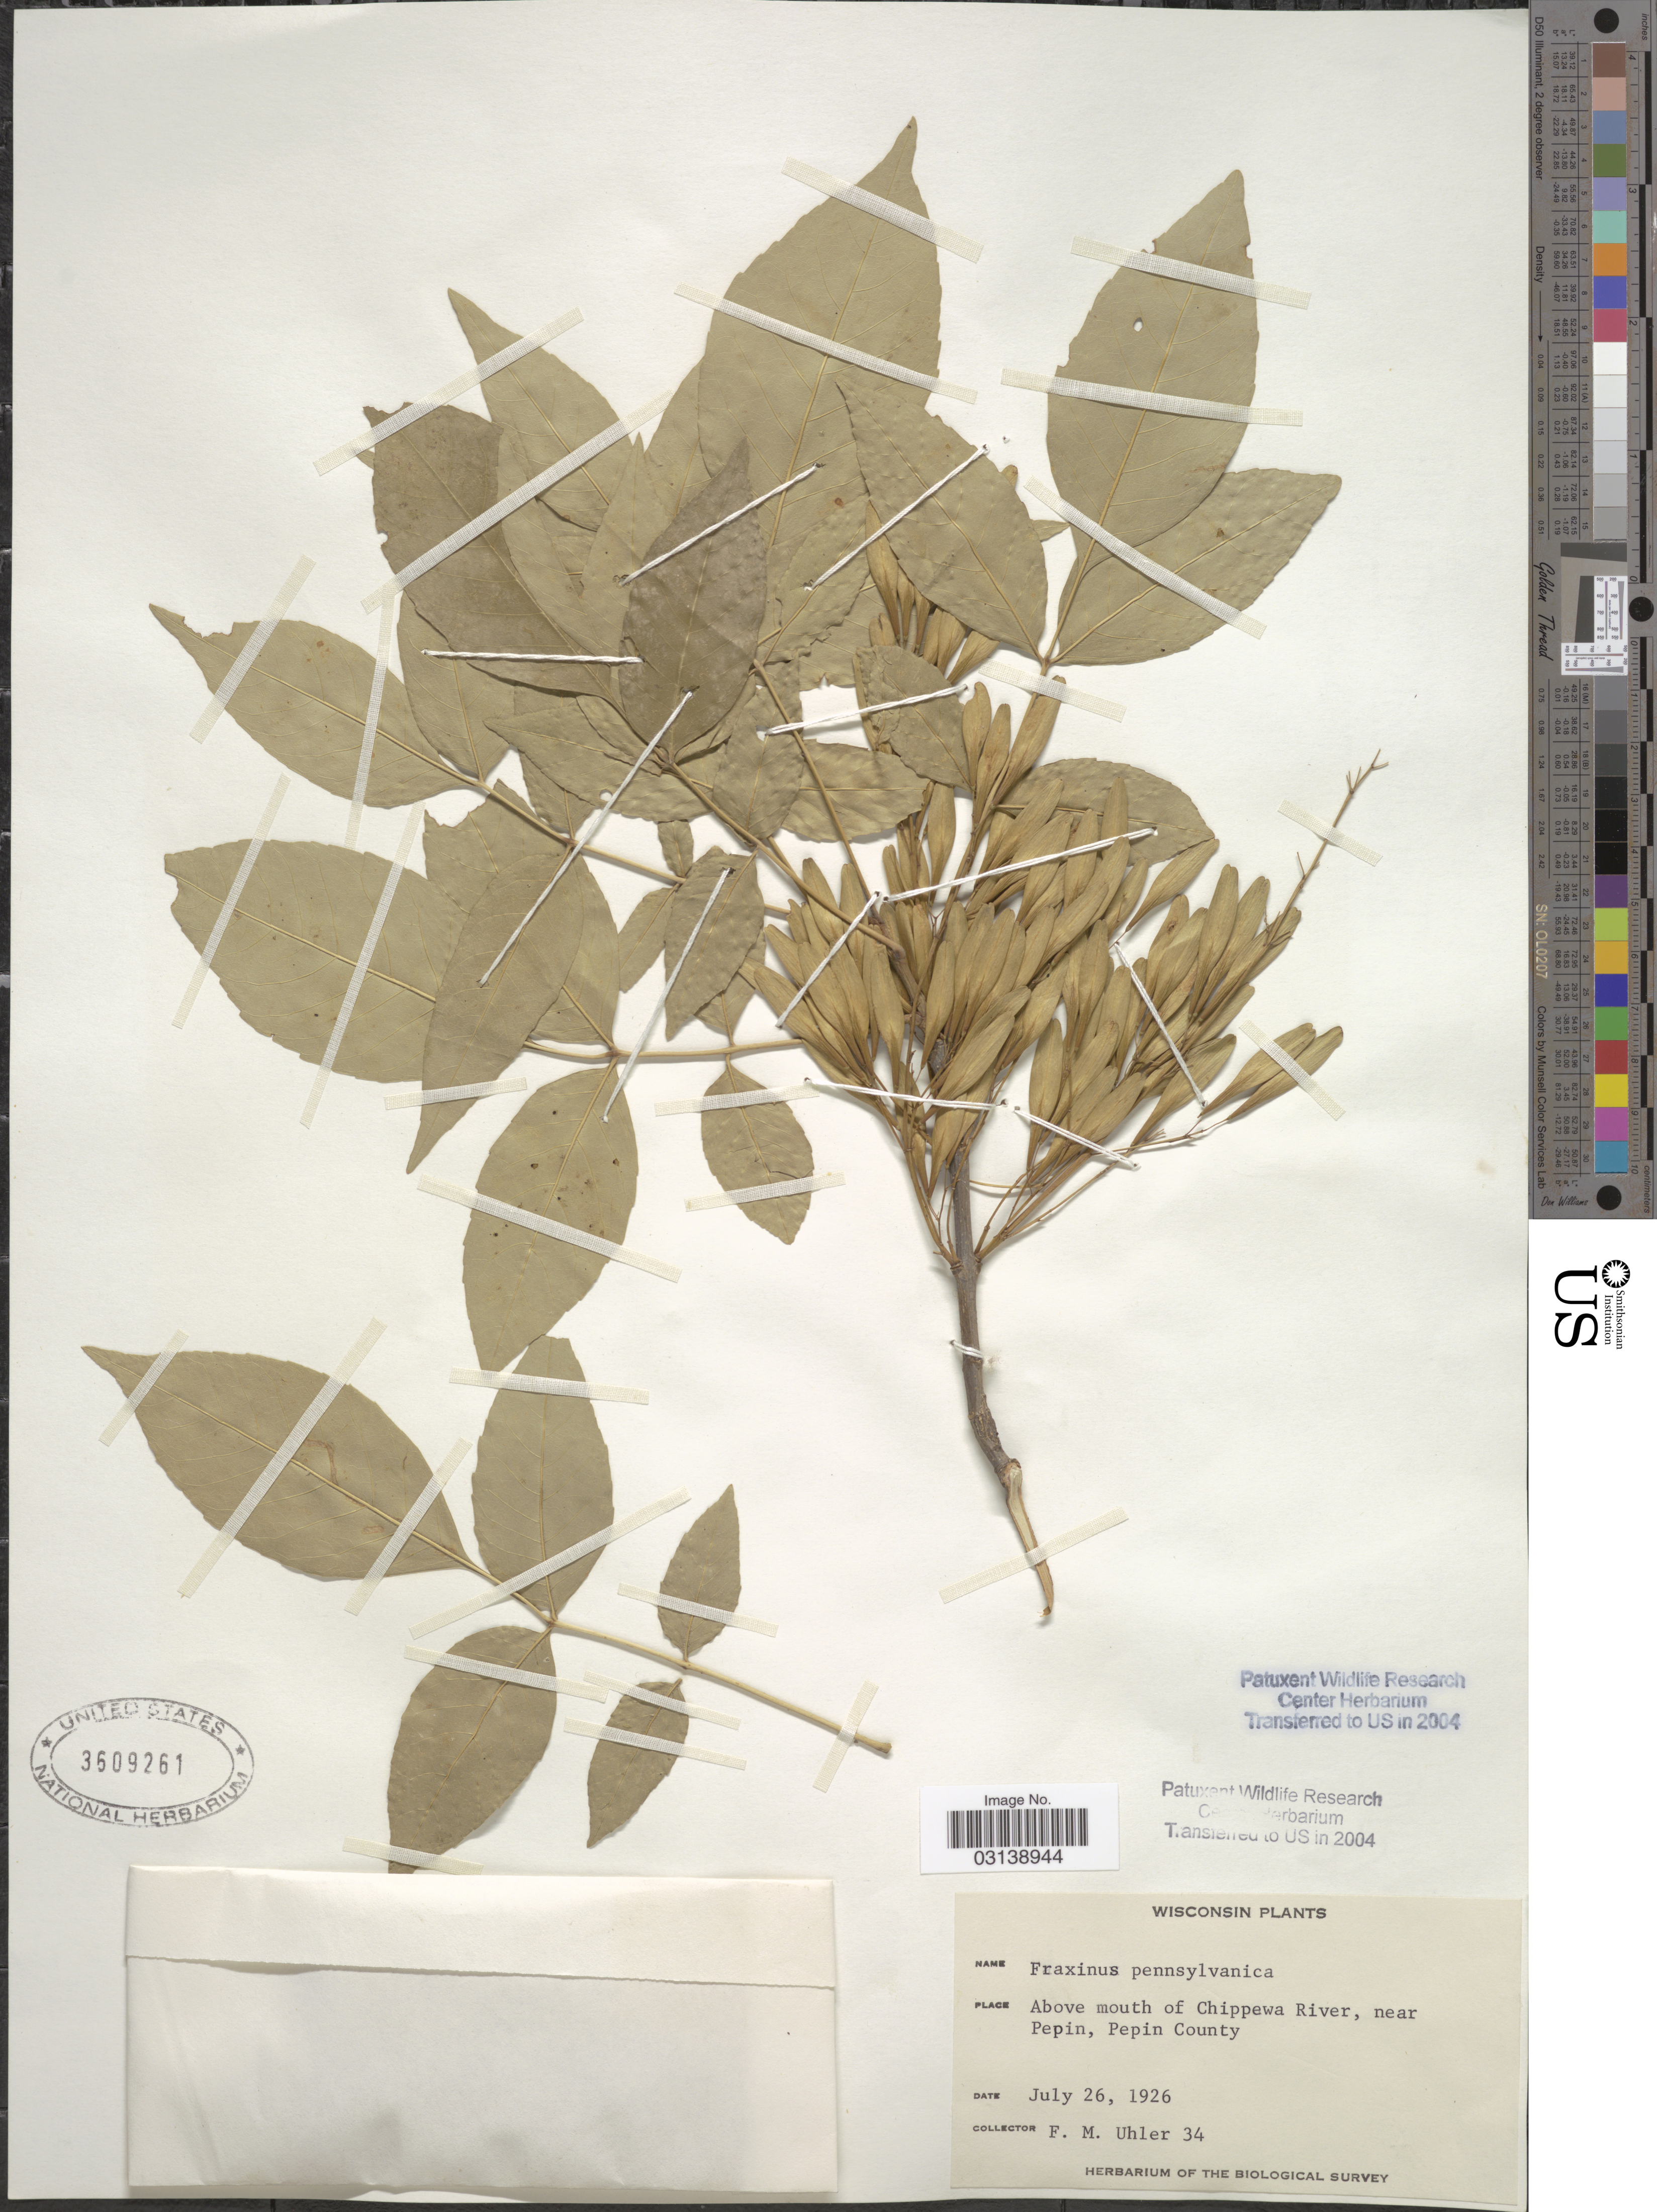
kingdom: Plantae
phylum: Tracheophyta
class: Magnoliopsida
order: Lamiales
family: Oleaceae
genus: Fraxinus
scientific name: Fraxinus pennsylvanica var. campestris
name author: (Britton) F.C. Gates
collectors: F. M. Uhler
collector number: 34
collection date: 1926-07-26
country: United States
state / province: Wisconsin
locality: Above mouth of Chippewa River, near Pepin, Pepin County.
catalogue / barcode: US 3609261